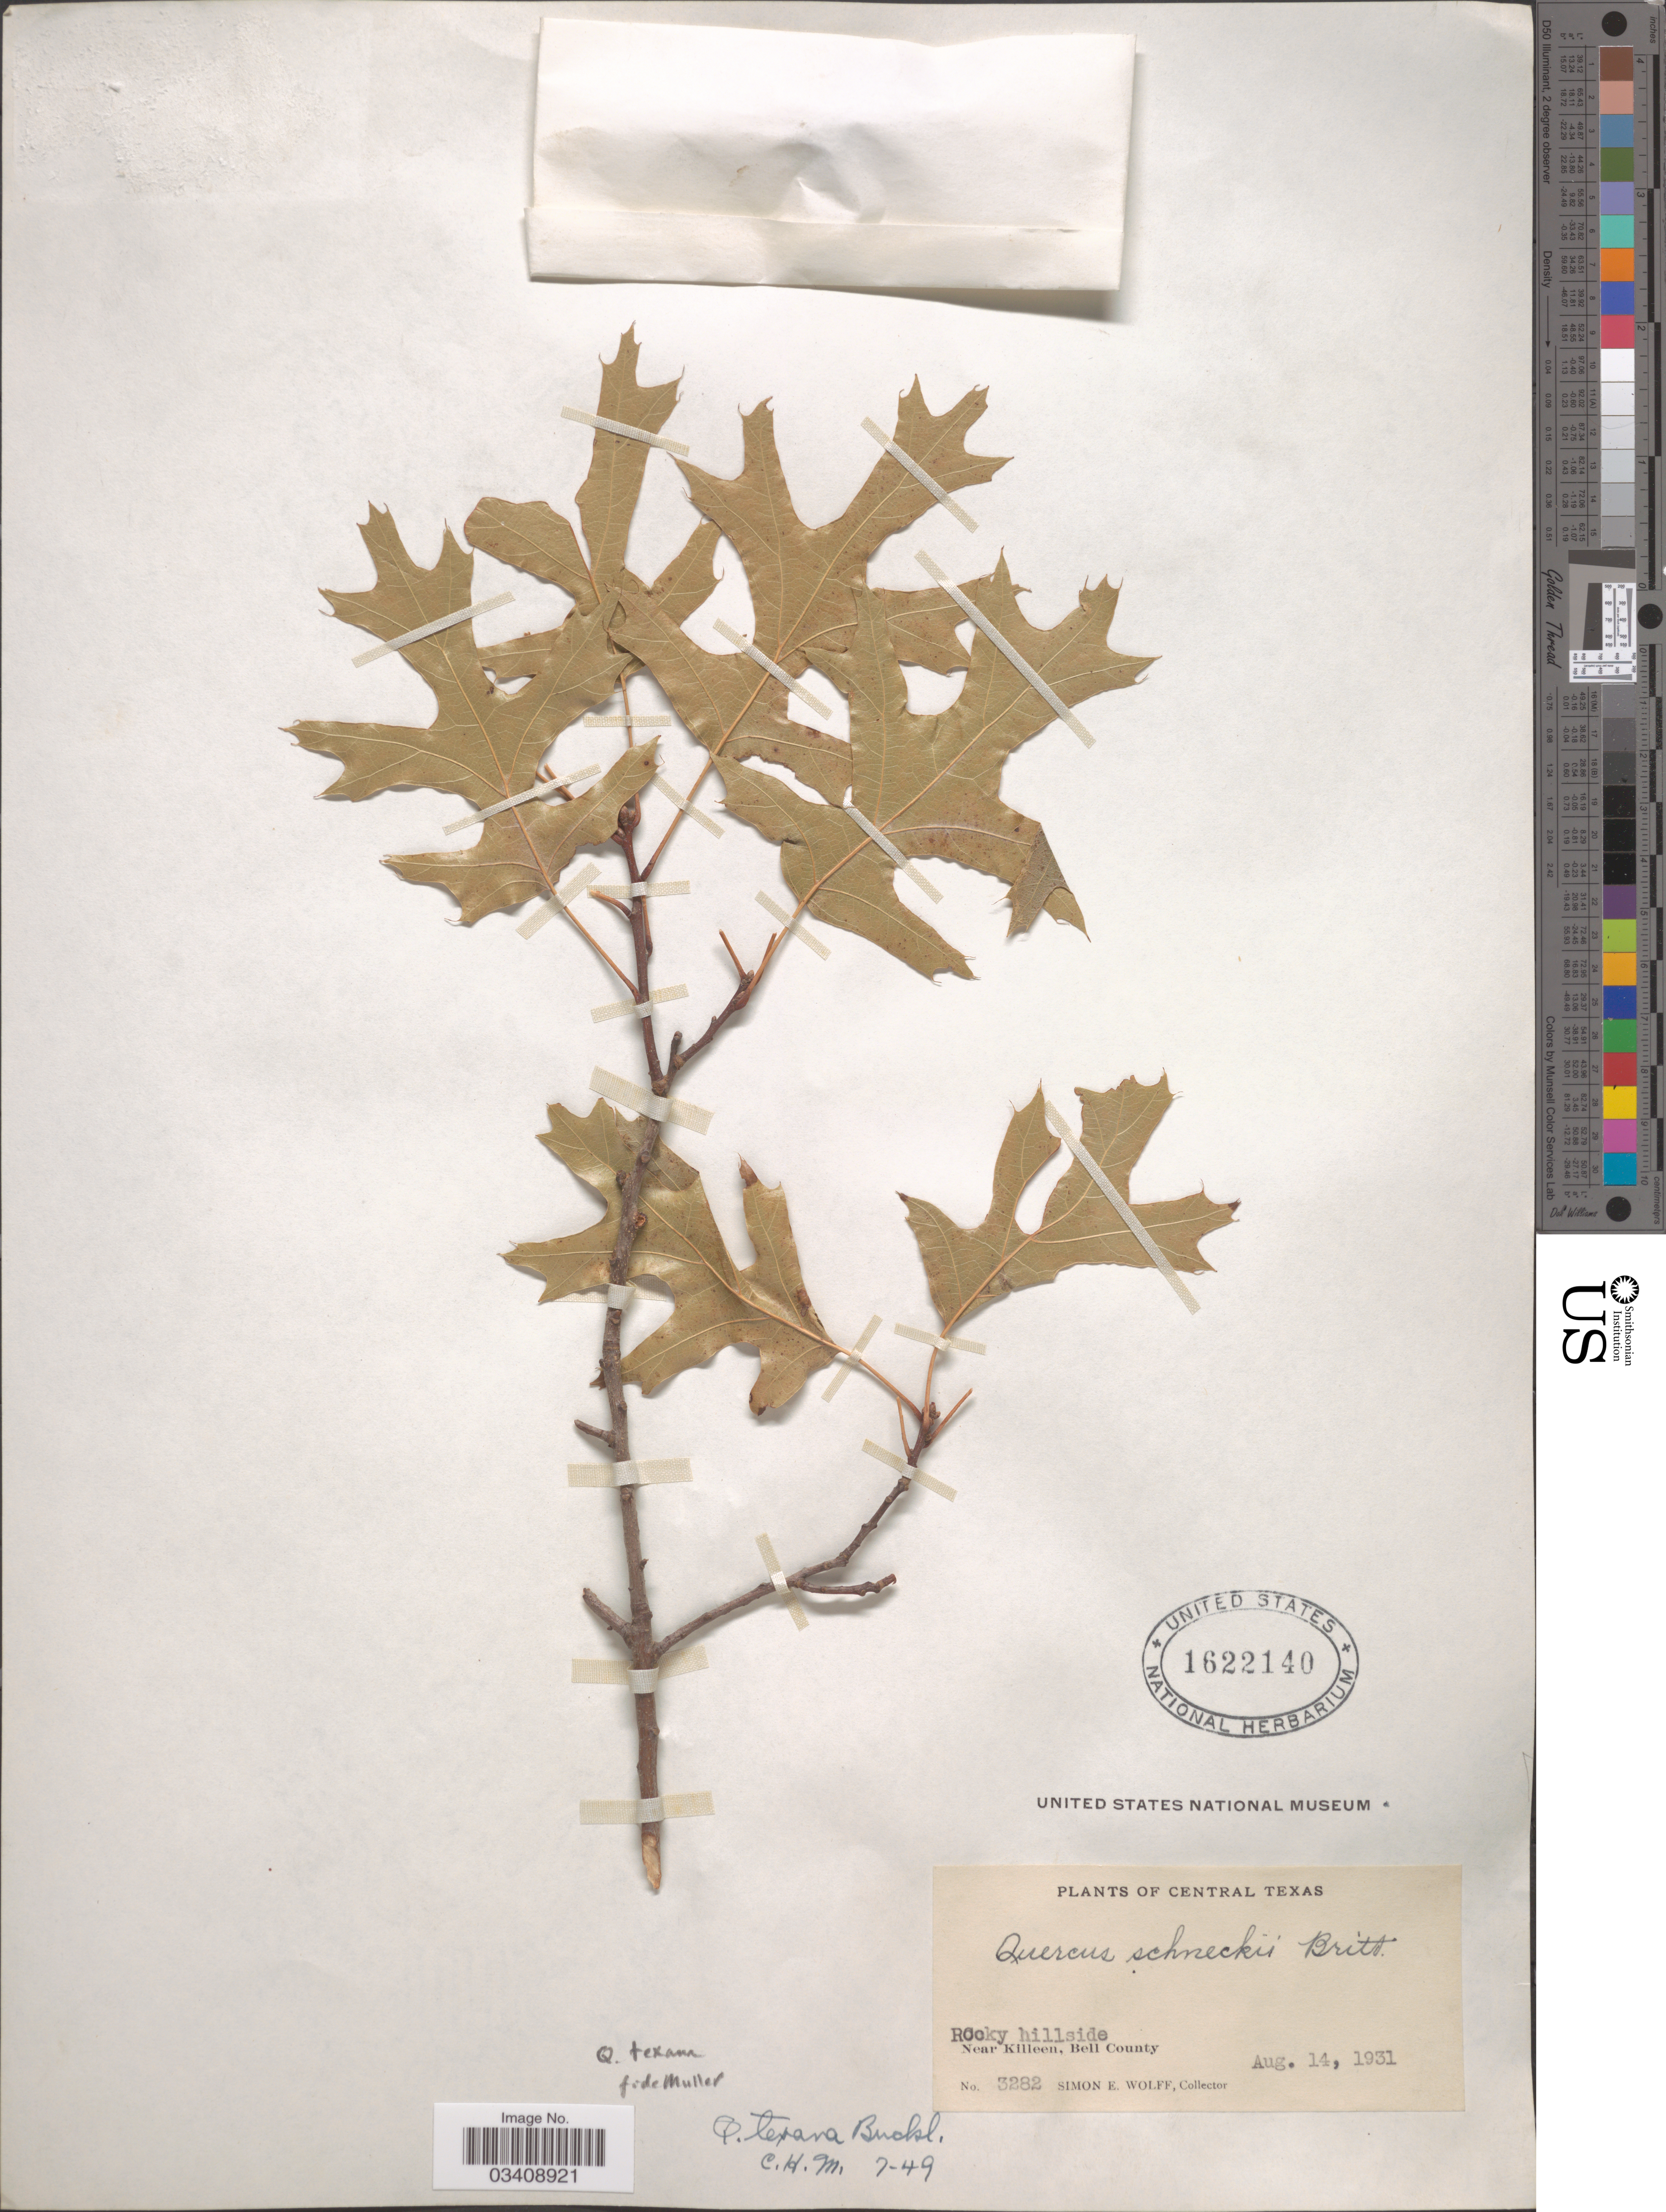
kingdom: Plantae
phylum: Tracheophyta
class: Magnoliopsida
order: Fagales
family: Fagaceae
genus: Quercus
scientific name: Quercus texana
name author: Buckley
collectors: S. E. Wolff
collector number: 3282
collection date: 1931-08-14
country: United States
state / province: Texas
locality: Central Texas. Near Killeen, Bell County.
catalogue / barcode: US 1622140